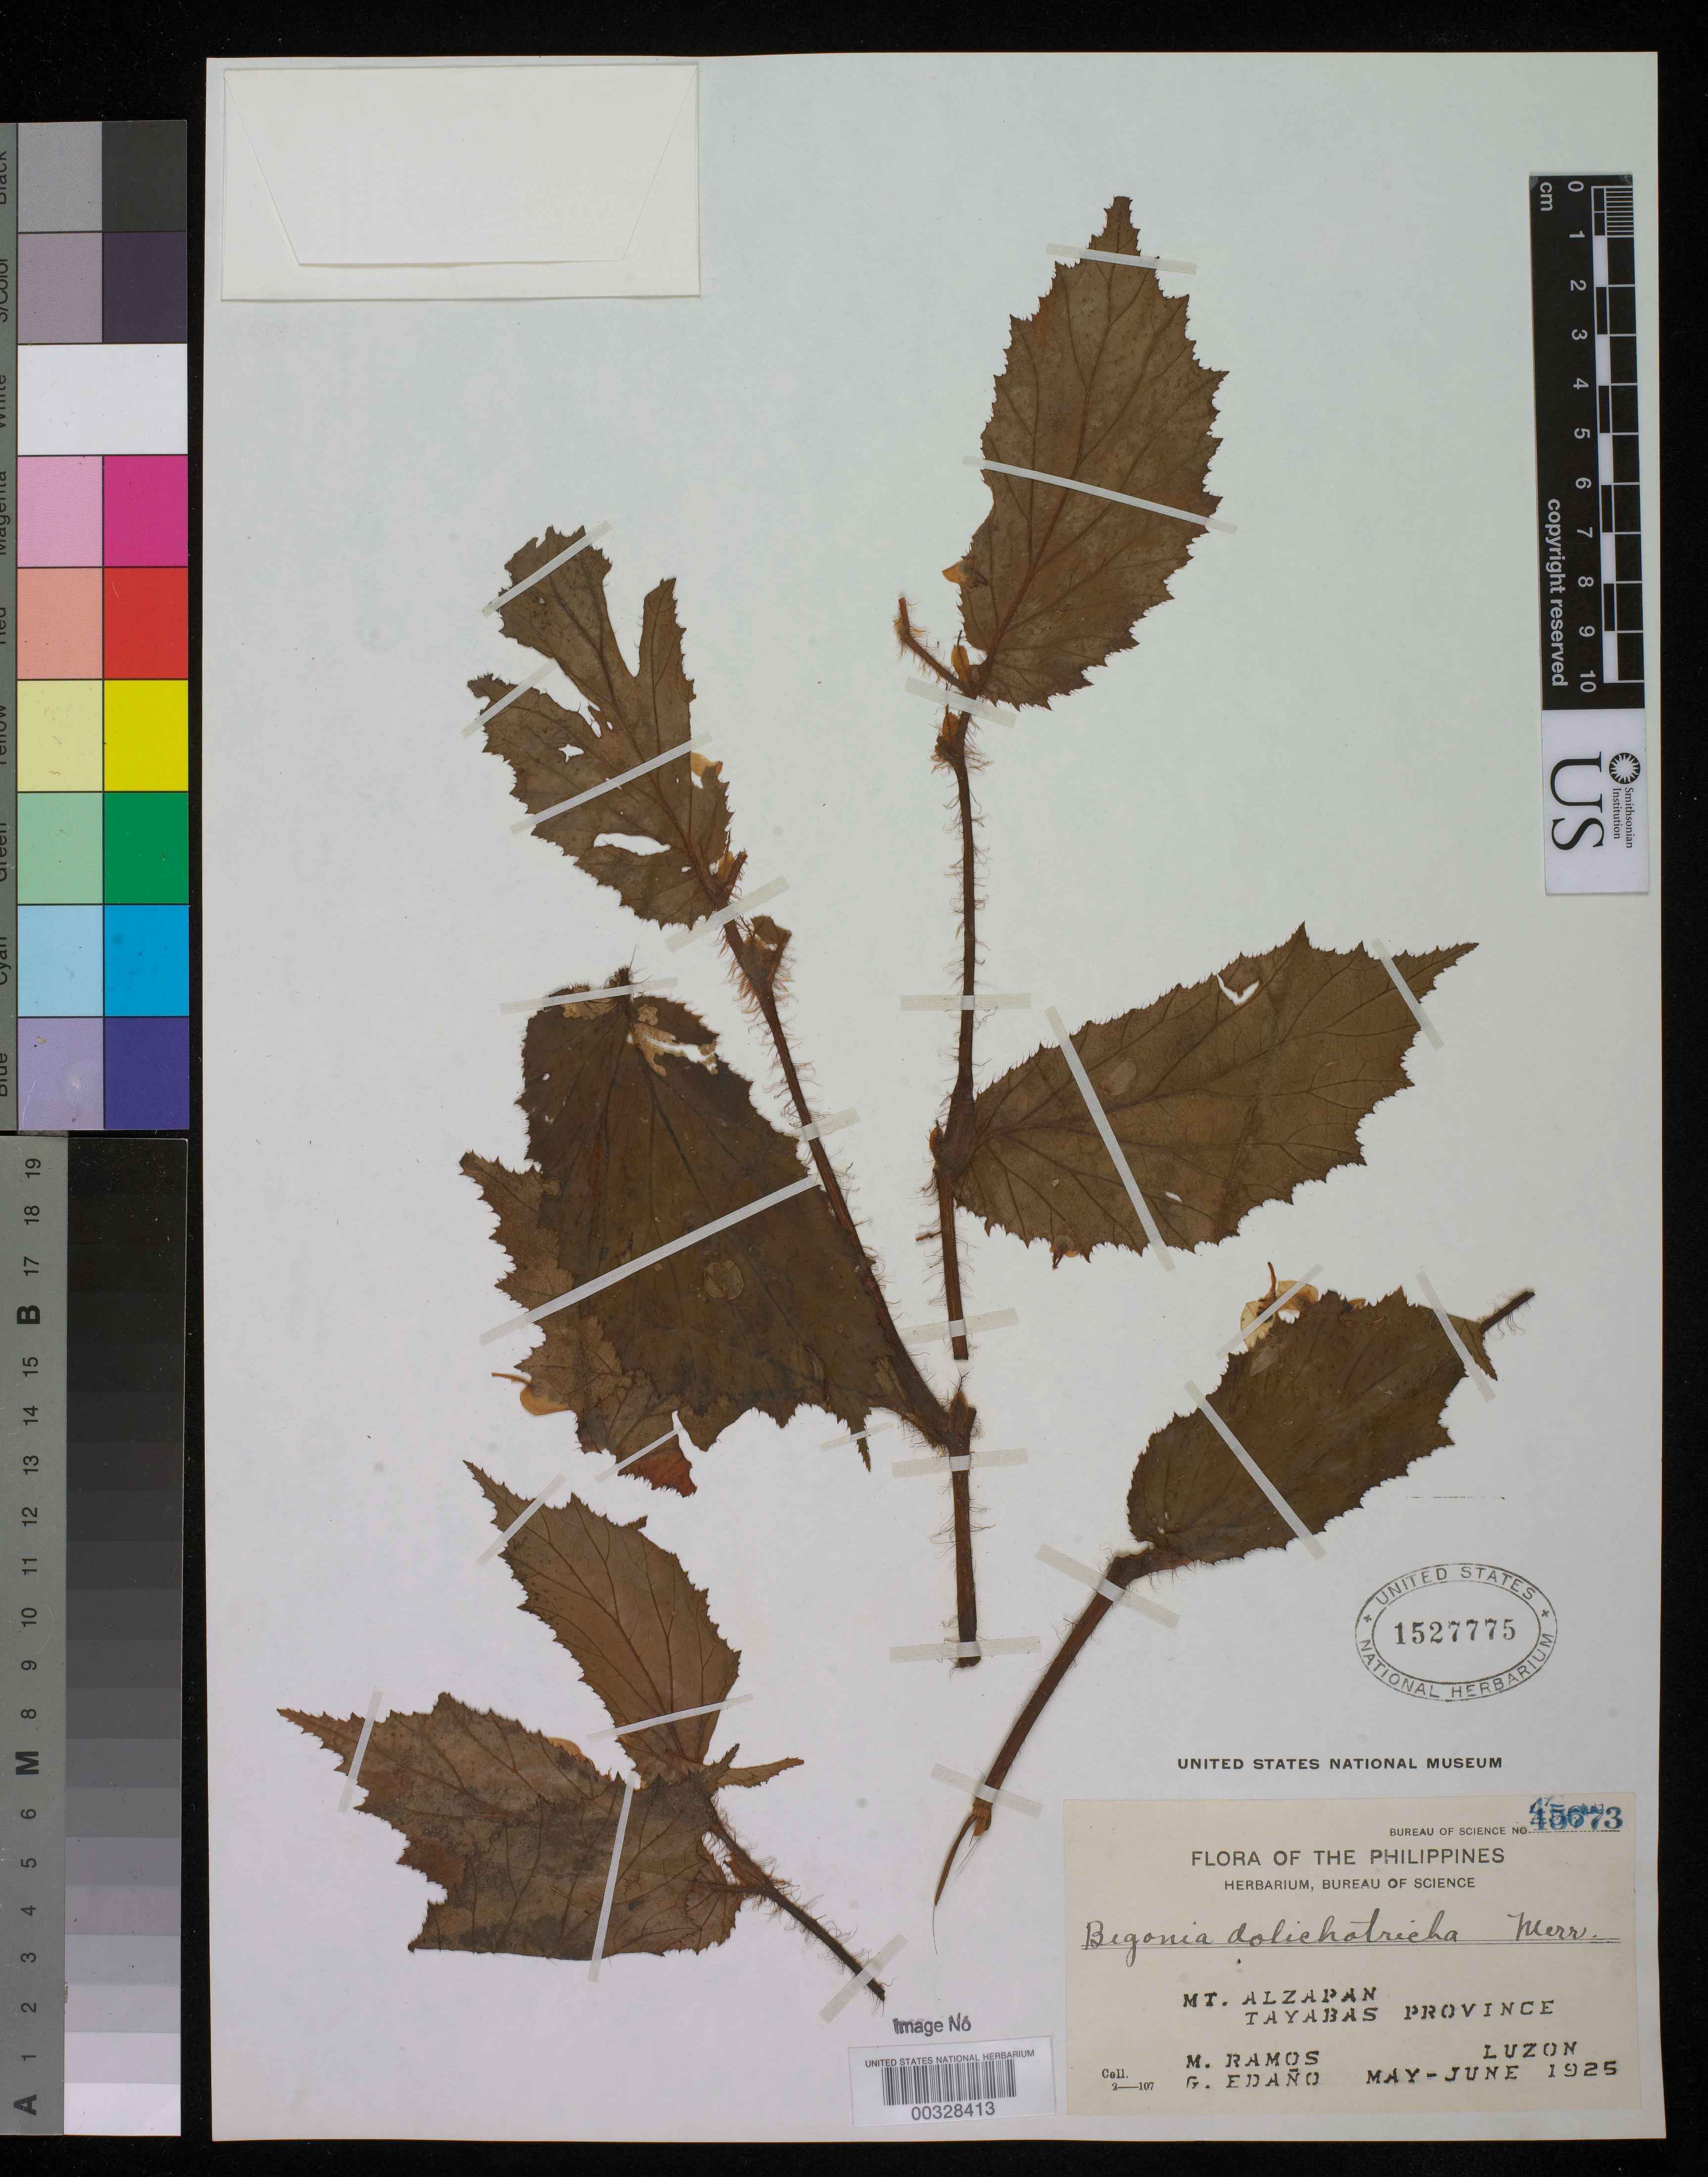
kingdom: Plantae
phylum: Tracheophyta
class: Magnoliopsida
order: Cucurbitales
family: Begoniaceae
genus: Begonia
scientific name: Begonia dolichotricha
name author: Merr.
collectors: M. Ramos & G. E. Edaño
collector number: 45673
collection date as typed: May 1925 to -- Jun 1925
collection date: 1925-05/1925-06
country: Philippines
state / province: Calabarzon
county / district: Quezon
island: Luzon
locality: Mt. alzapan, tayabas prov. [= quezon province]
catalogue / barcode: US 1527775